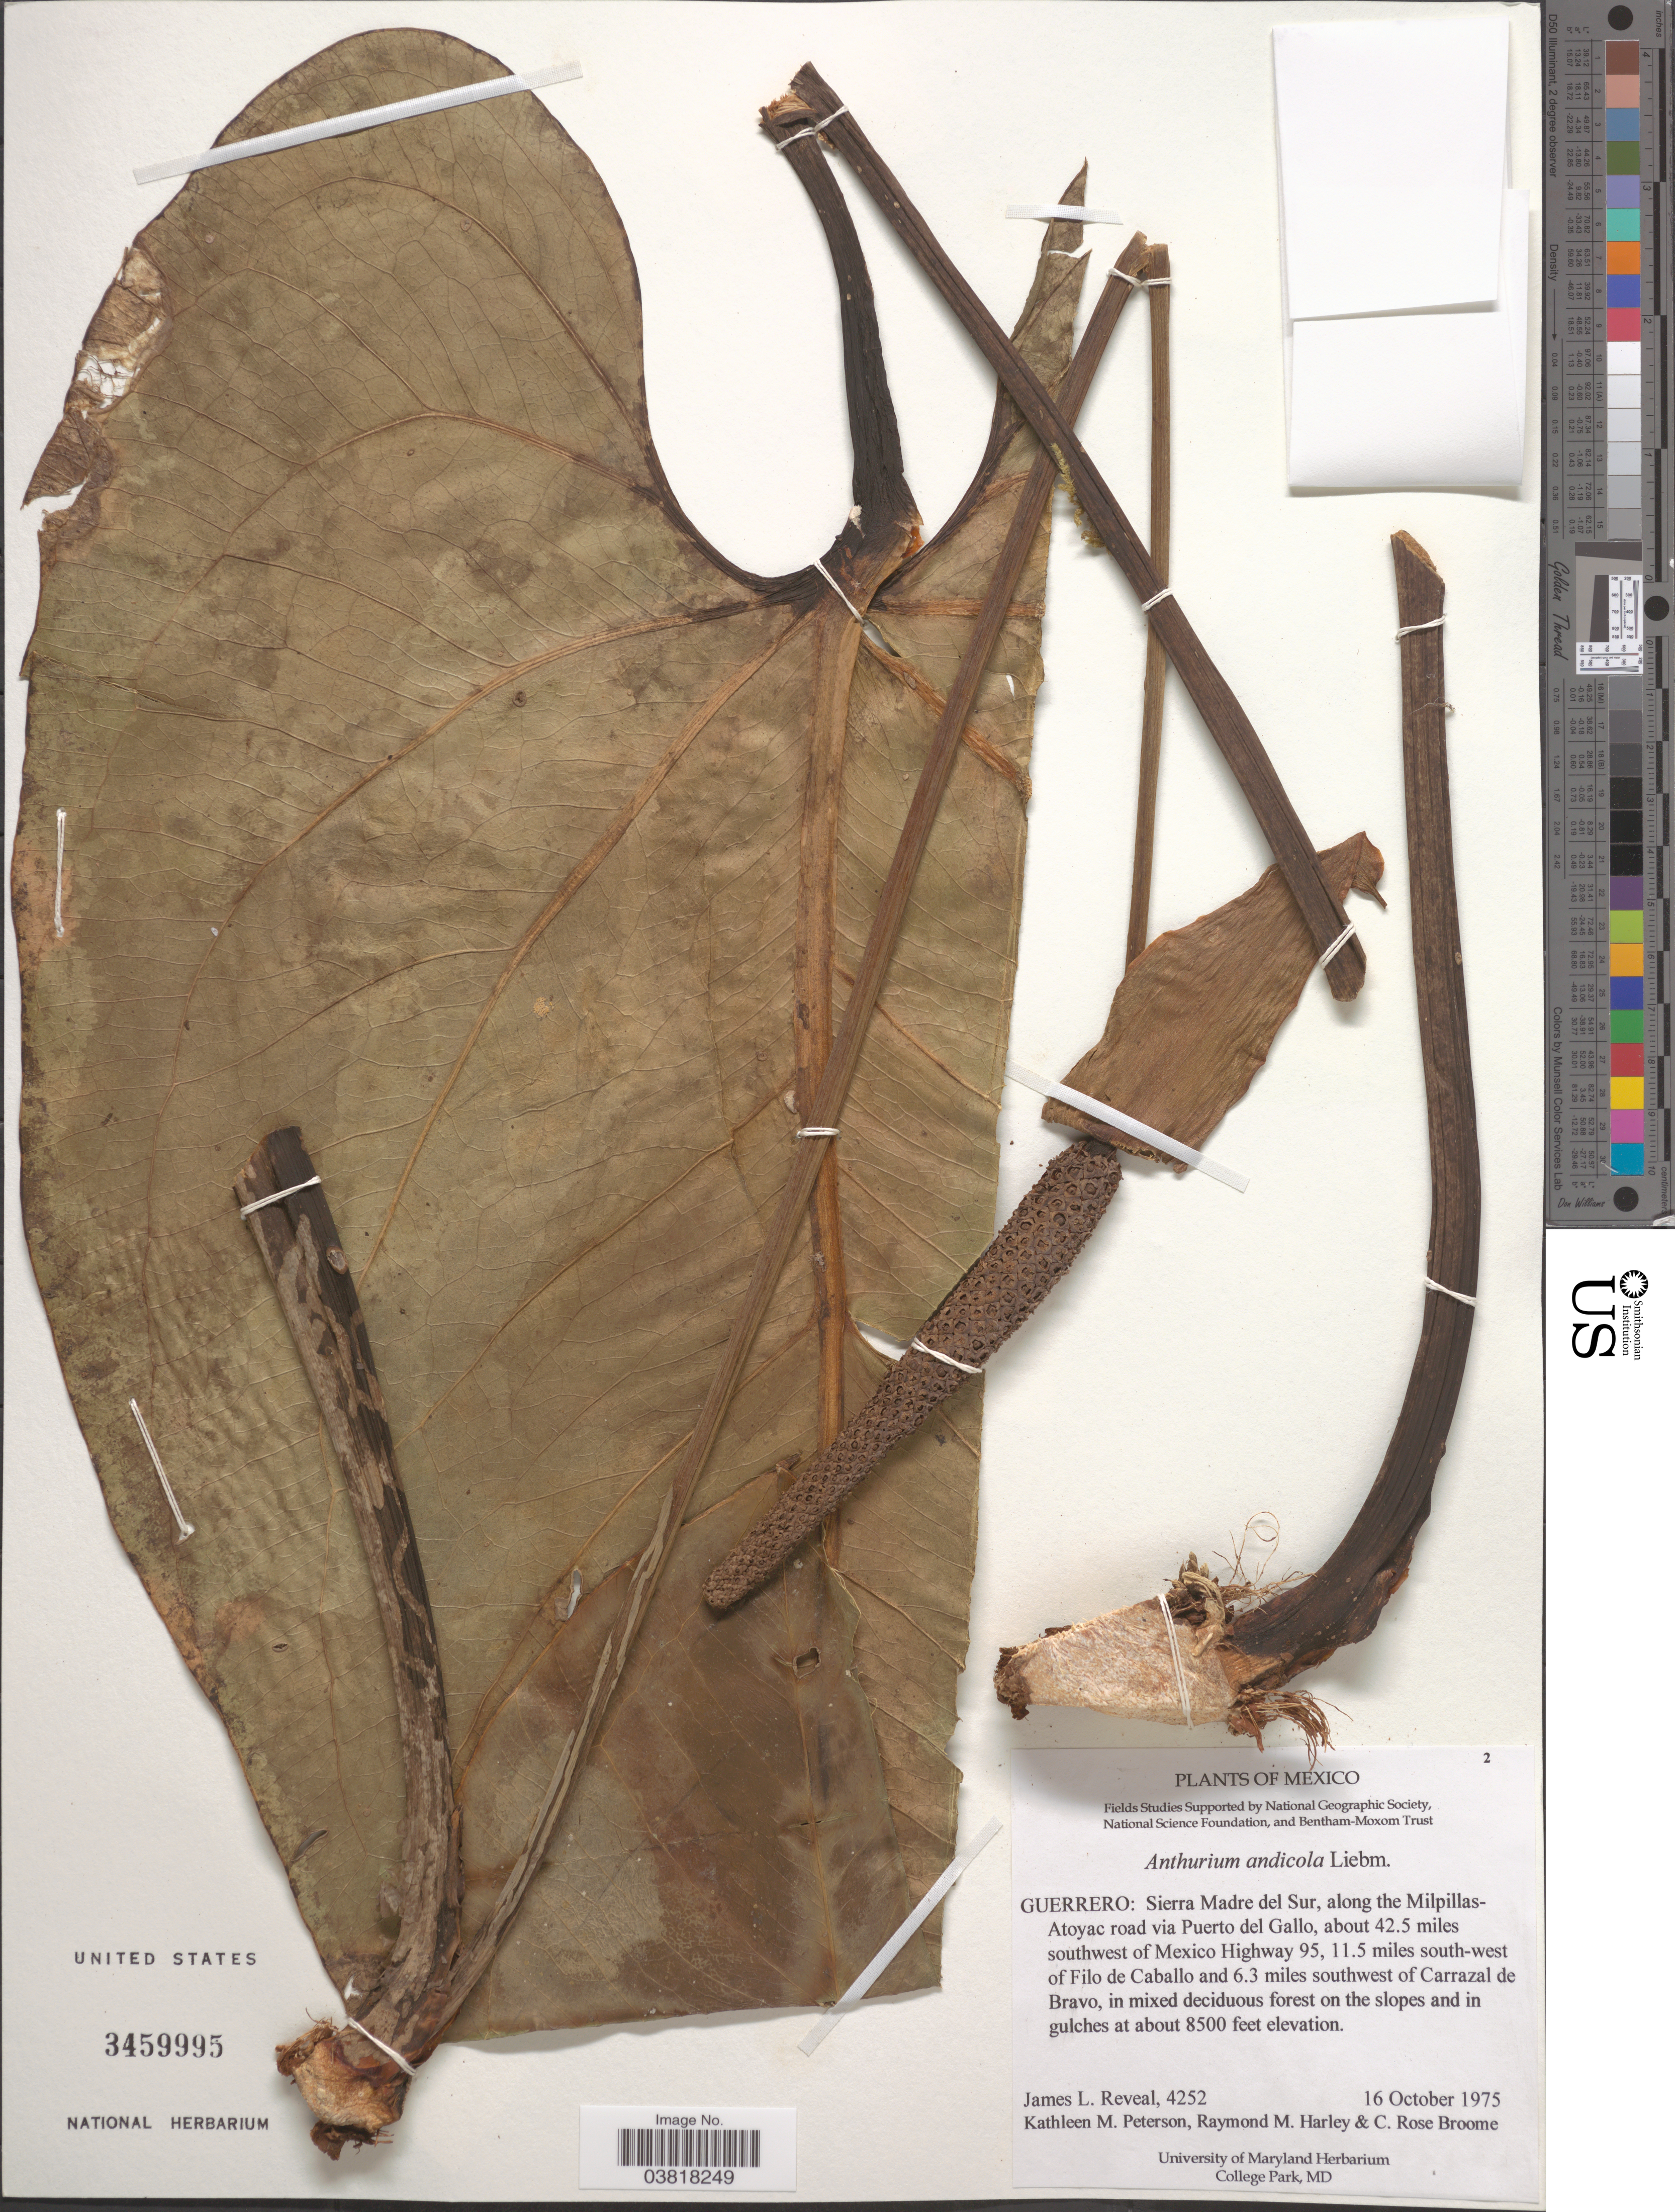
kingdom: Plantae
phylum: Tracheophyta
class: Liliopsida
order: Alismatales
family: Araceae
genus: Anthurium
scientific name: Anthurium andicola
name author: Liebm.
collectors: J. L. Reveal, K. Peterson, R. M. Harley & C. R. Broome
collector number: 4252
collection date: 1975-10-16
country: Mexico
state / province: Guerrero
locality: Sierra Madre del Sur, along the Milpillas-Atoyac road via Puerto del Gallo, about 42.5 miles southwest of Mexico Highway 95. 11.5 miles south-west of Filo de Caballo and 6.3 miles southwest of Carrazal de Bravo.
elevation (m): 2591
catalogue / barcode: US 3459995